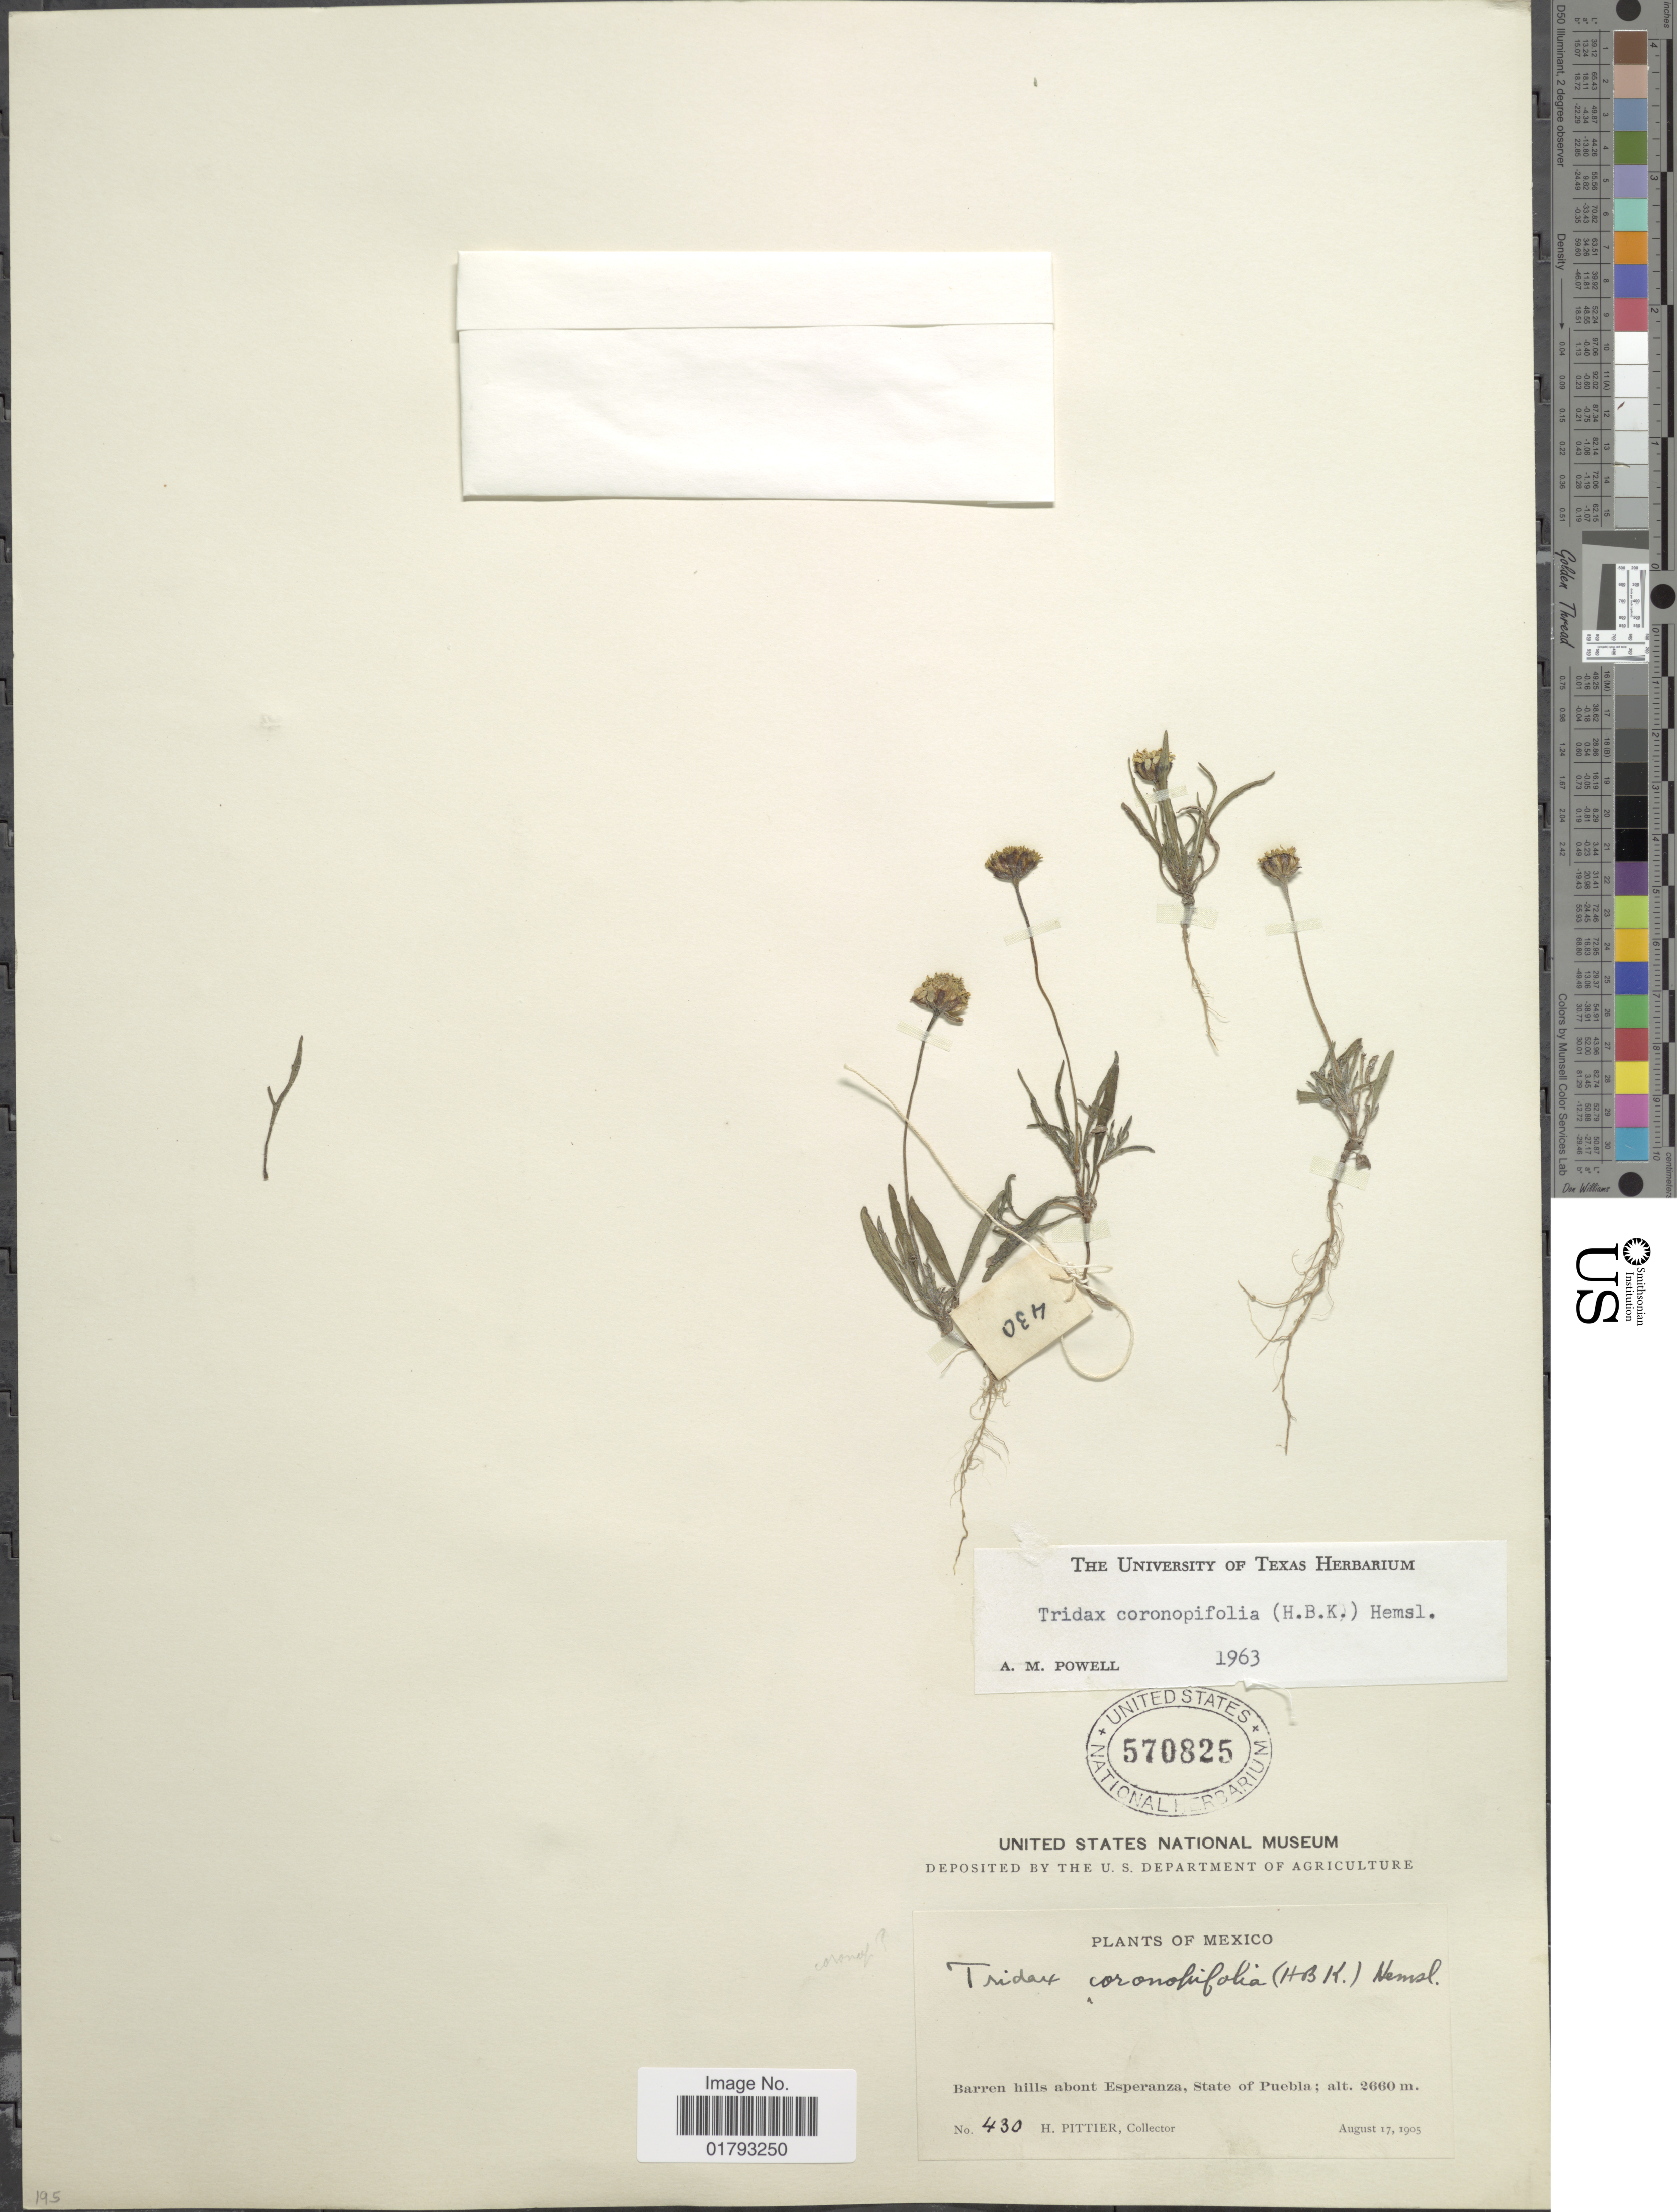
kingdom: Plantae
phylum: Tracheophyta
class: Magnoliopsida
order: Asterales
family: Asteraceae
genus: Tridax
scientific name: Tridax coronopifolia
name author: (Kunth) Hemsl.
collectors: H. F. Pittier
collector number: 430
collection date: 1905-08-17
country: Mexico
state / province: Puebla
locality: Barren hills about Esperanza, State of Puebla.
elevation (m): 2660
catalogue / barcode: US 570825